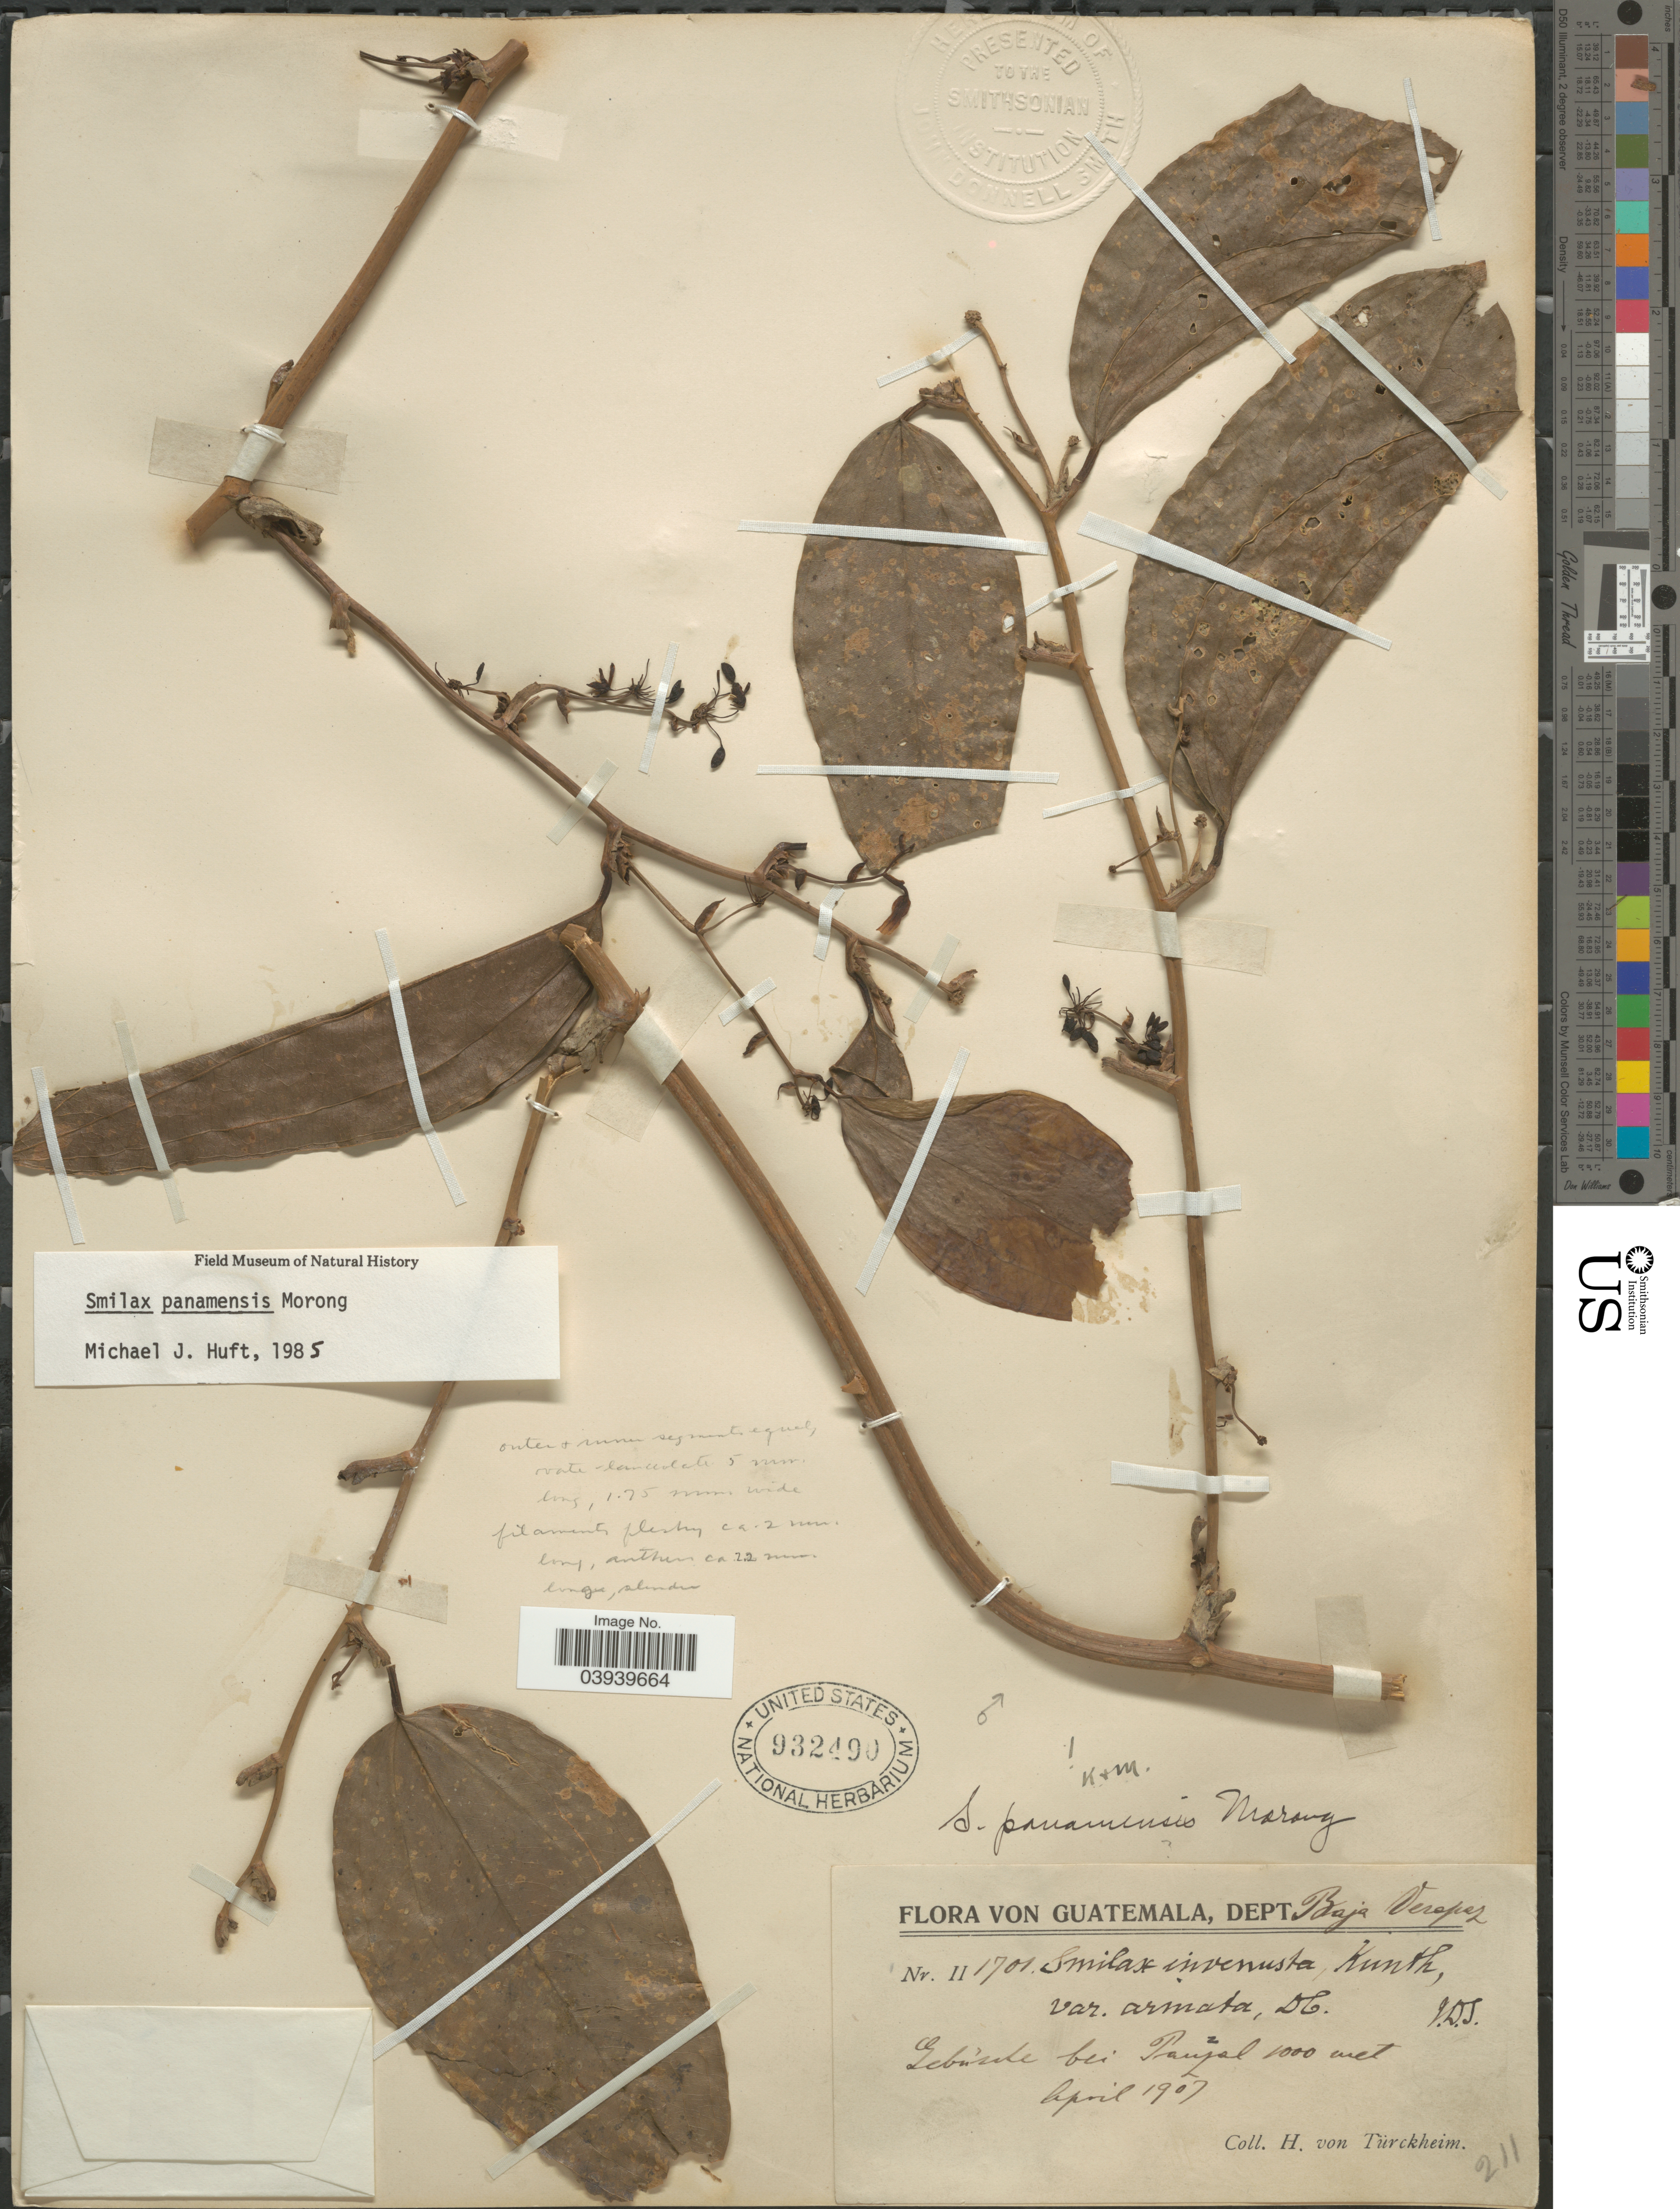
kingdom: Plantae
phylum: Tracheophyta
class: Liliopsida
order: Liliales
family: Smilacaceae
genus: Smilax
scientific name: Smilax panamensis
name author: Morong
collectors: H. von Türckheim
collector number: II1701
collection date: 1907-04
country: Guatemala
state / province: Baja Verapaz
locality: Dept Baja Verapaz. Geburke bei Panzal.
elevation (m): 1000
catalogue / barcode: US 932490